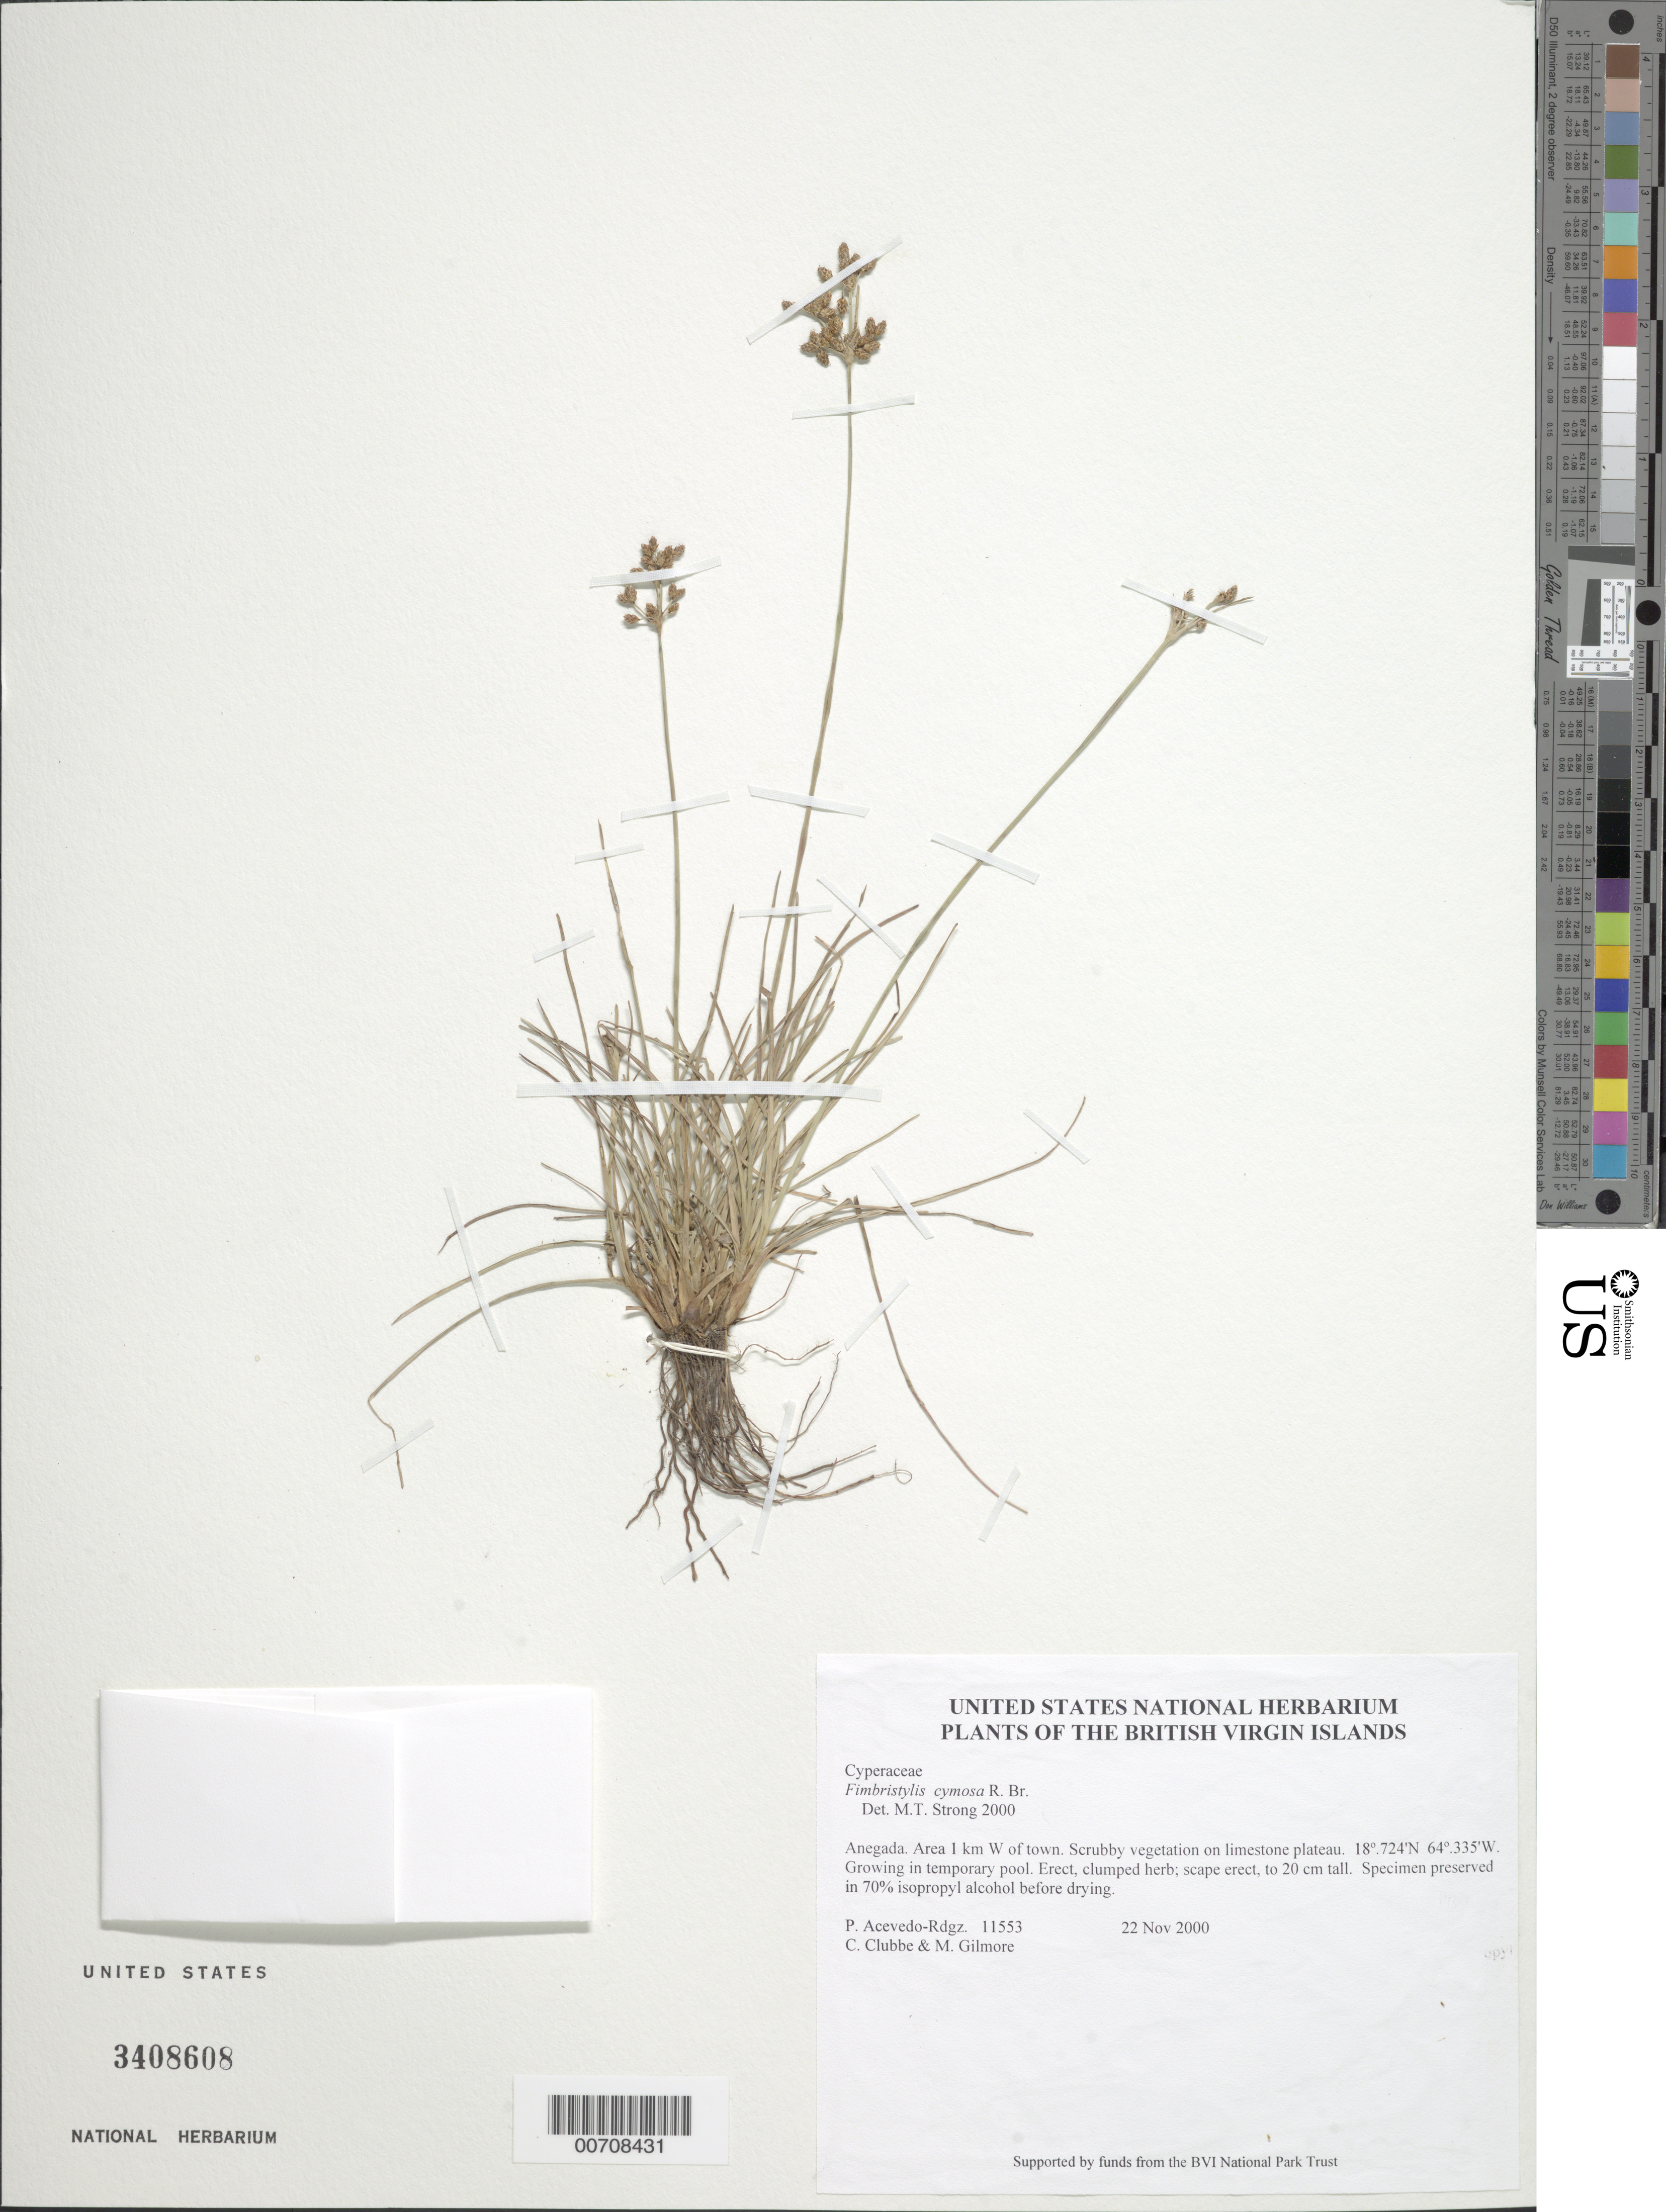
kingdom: Plantae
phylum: Tracheophyta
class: Liliopsida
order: Poales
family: Cyperaceae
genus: Fimbristylis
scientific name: Fimbristylis cymosa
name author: R. Br.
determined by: Strong, M. T., (US), Smithsonian Institution - National Museum of Natural History (UNITED STATES)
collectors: P. Acevedo-Rodr., C. Clubbe & M. Gilmore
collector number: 11553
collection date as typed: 22 Nov 2000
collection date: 2000-11-22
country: British Virgin Islands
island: Anegada I.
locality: Area 1 km W of town. Scrubby vegetation on limestone plateau.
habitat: Growing in temporary pool.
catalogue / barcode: US 3408608